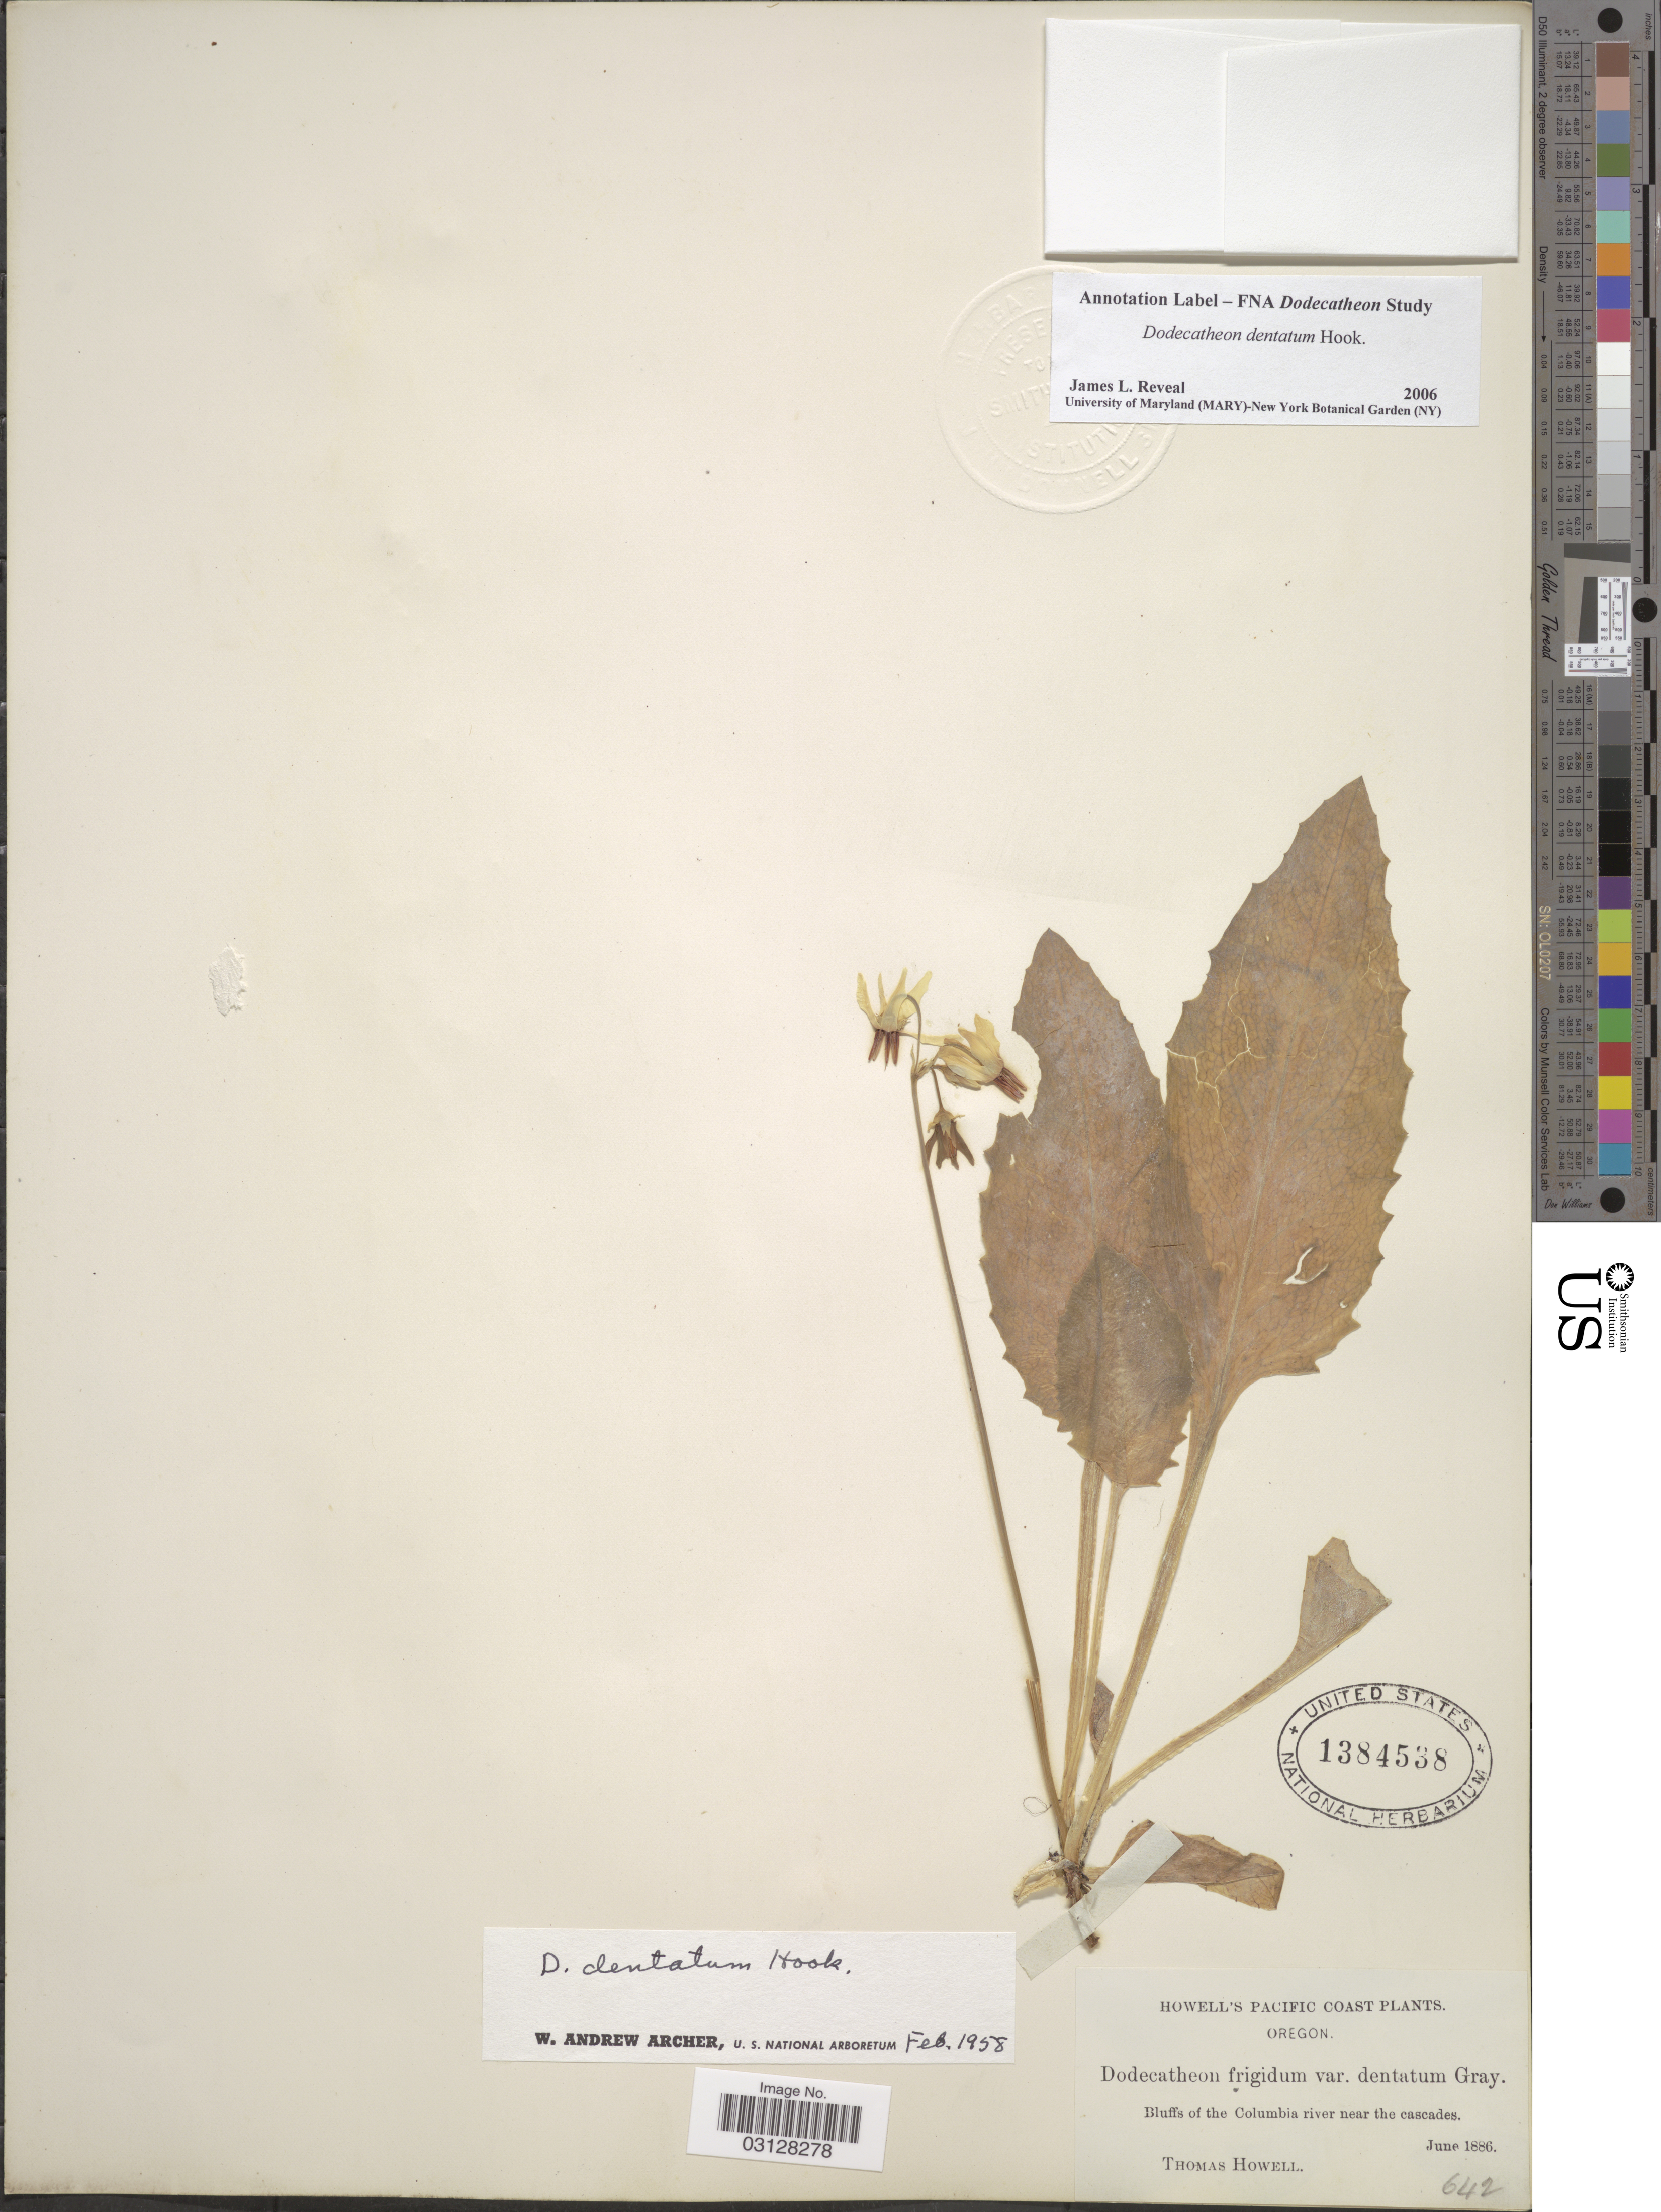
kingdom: Plantae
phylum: Tracheophyta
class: Magnoliopsida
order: Ericales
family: Primulaceae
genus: Dodecatheon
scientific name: Dodecatheon dentatum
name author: Hook.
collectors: T. Howell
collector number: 642?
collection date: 1886-06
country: United States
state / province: Oregon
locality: Pacific Coast. Bluffs of the Columbia river near the cascades.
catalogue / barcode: US 1384538